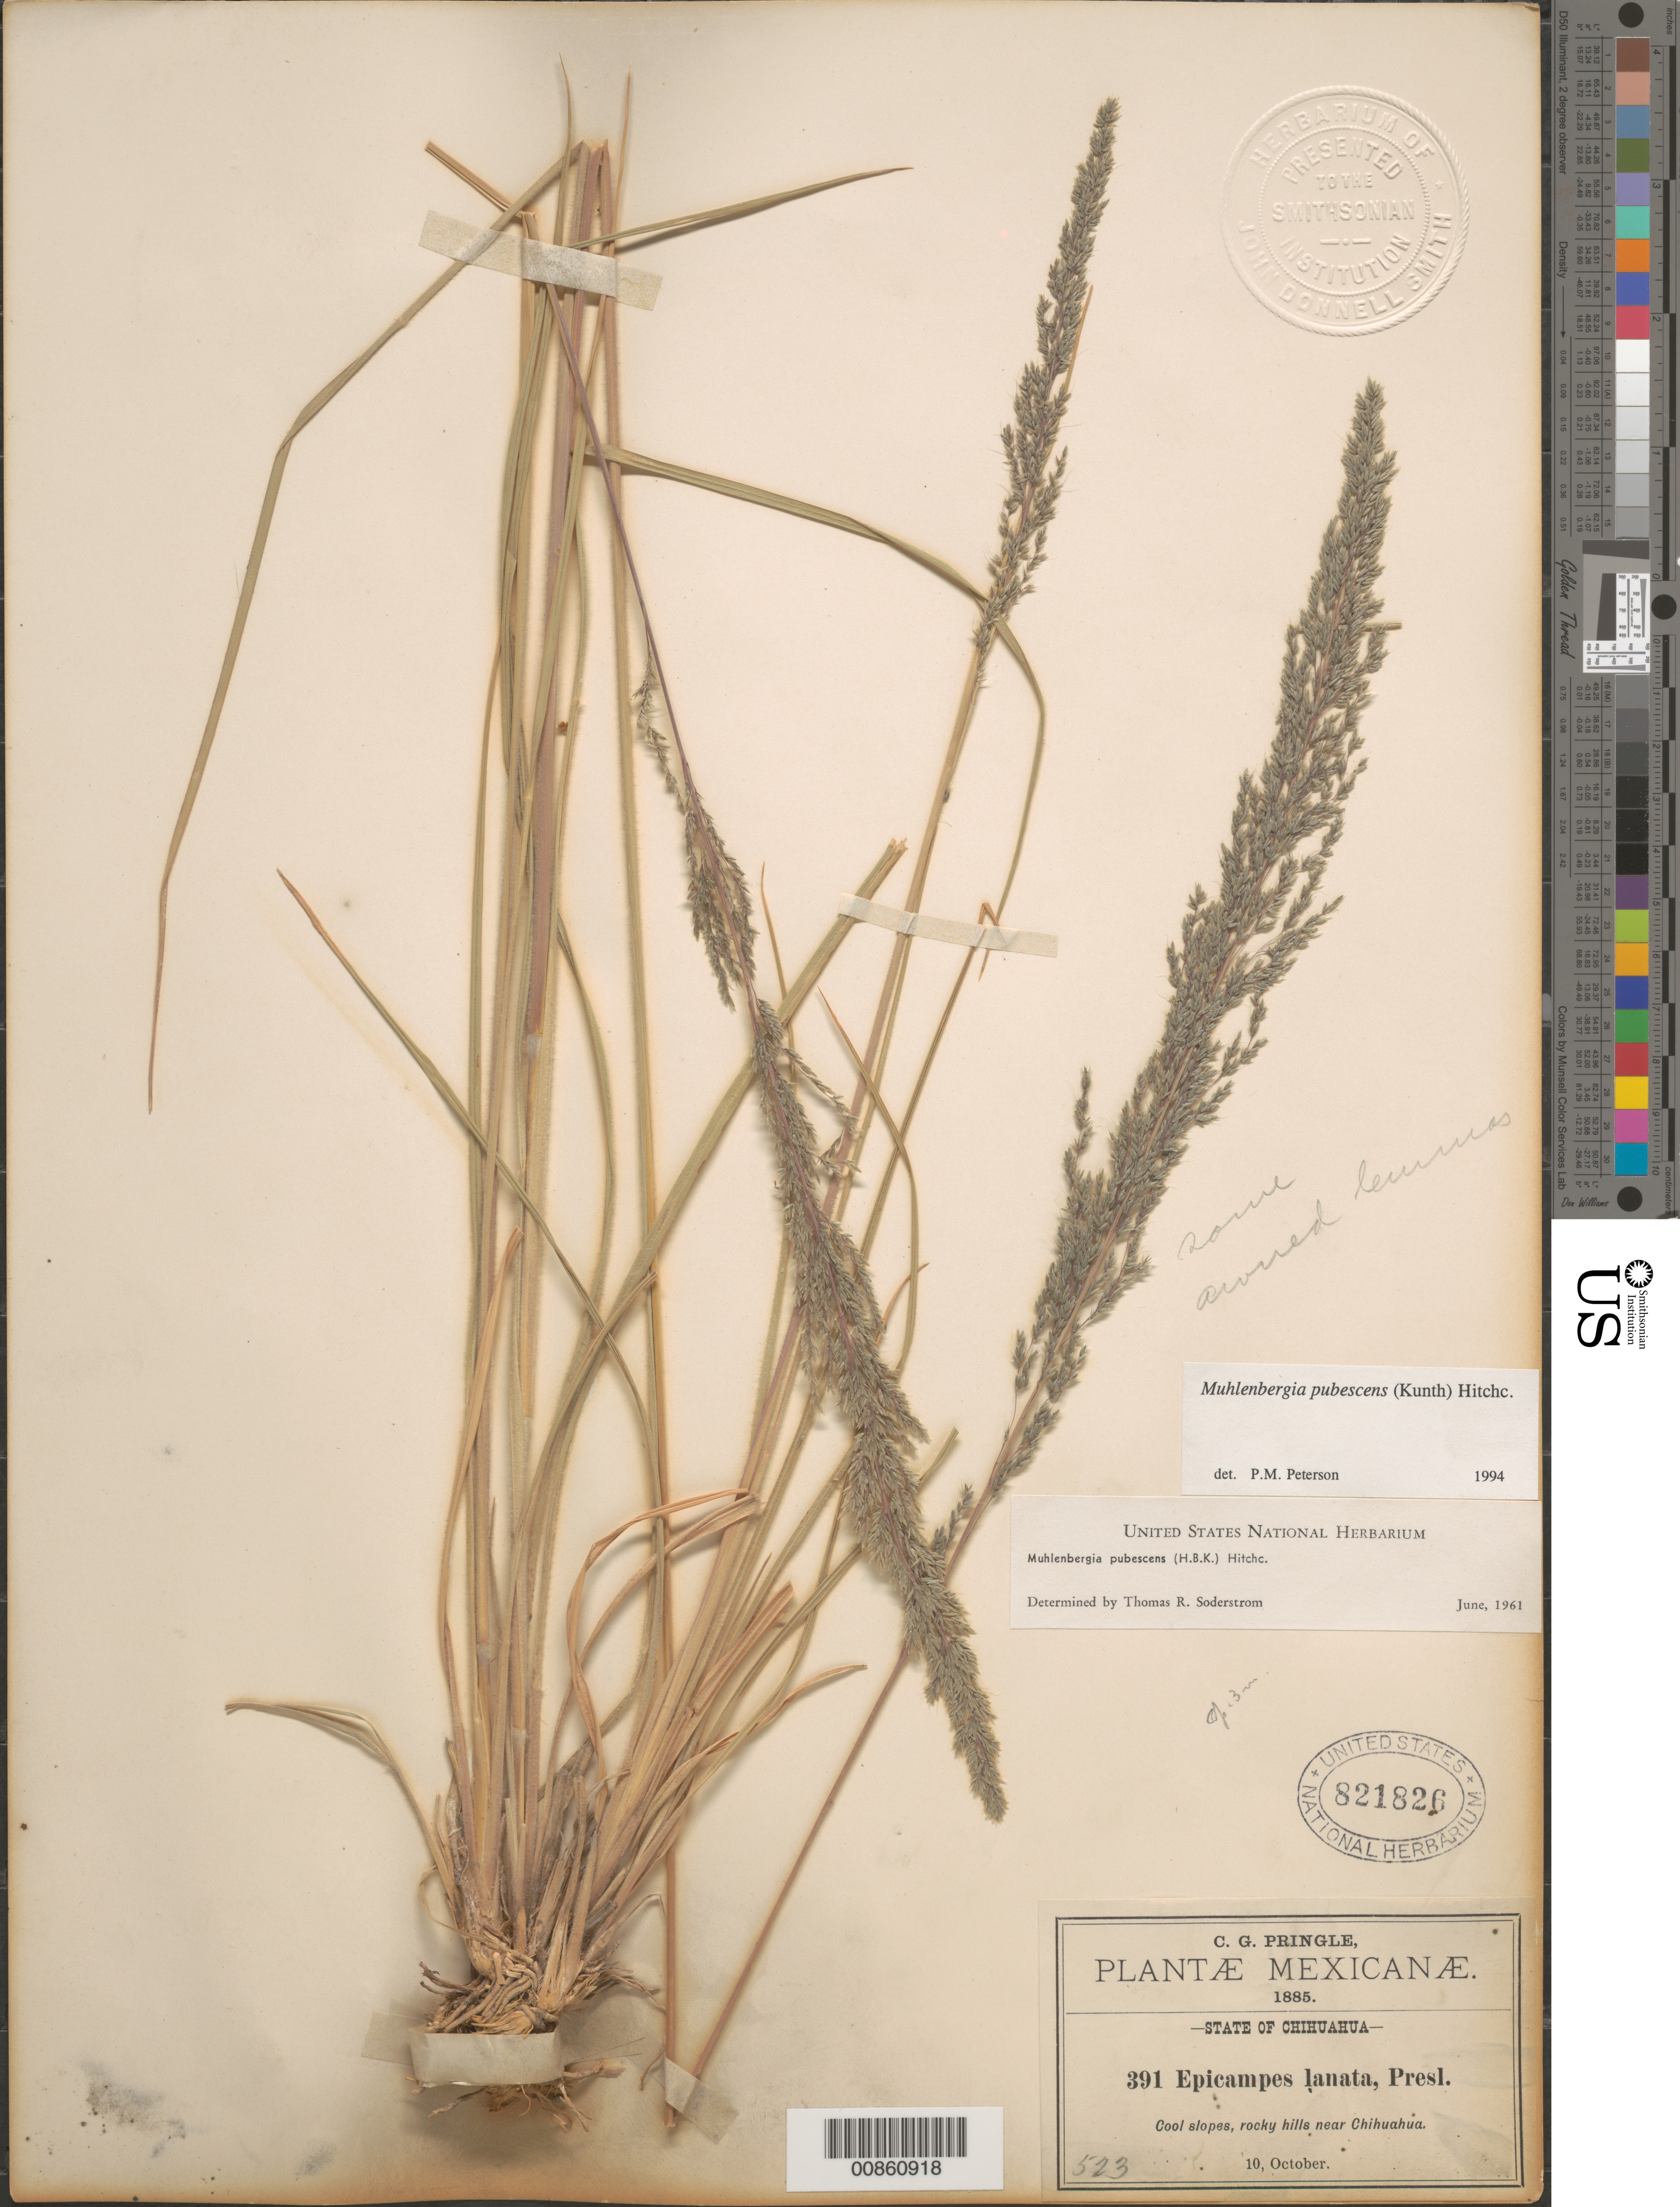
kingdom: Plantae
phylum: Tracheophyta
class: Liliopsida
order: Poales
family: Poaceae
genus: Muhlenbergia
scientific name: Muhlenbergia pubescens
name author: (Kunth) Hitchc.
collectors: C. G. Pringle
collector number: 391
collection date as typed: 10 Oct 1885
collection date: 1885-10-10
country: Mexico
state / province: Chihuahua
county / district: Chihuahua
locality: Rocky hills near Chihuahua, mpio. Chihuahua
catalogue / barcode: US 821826